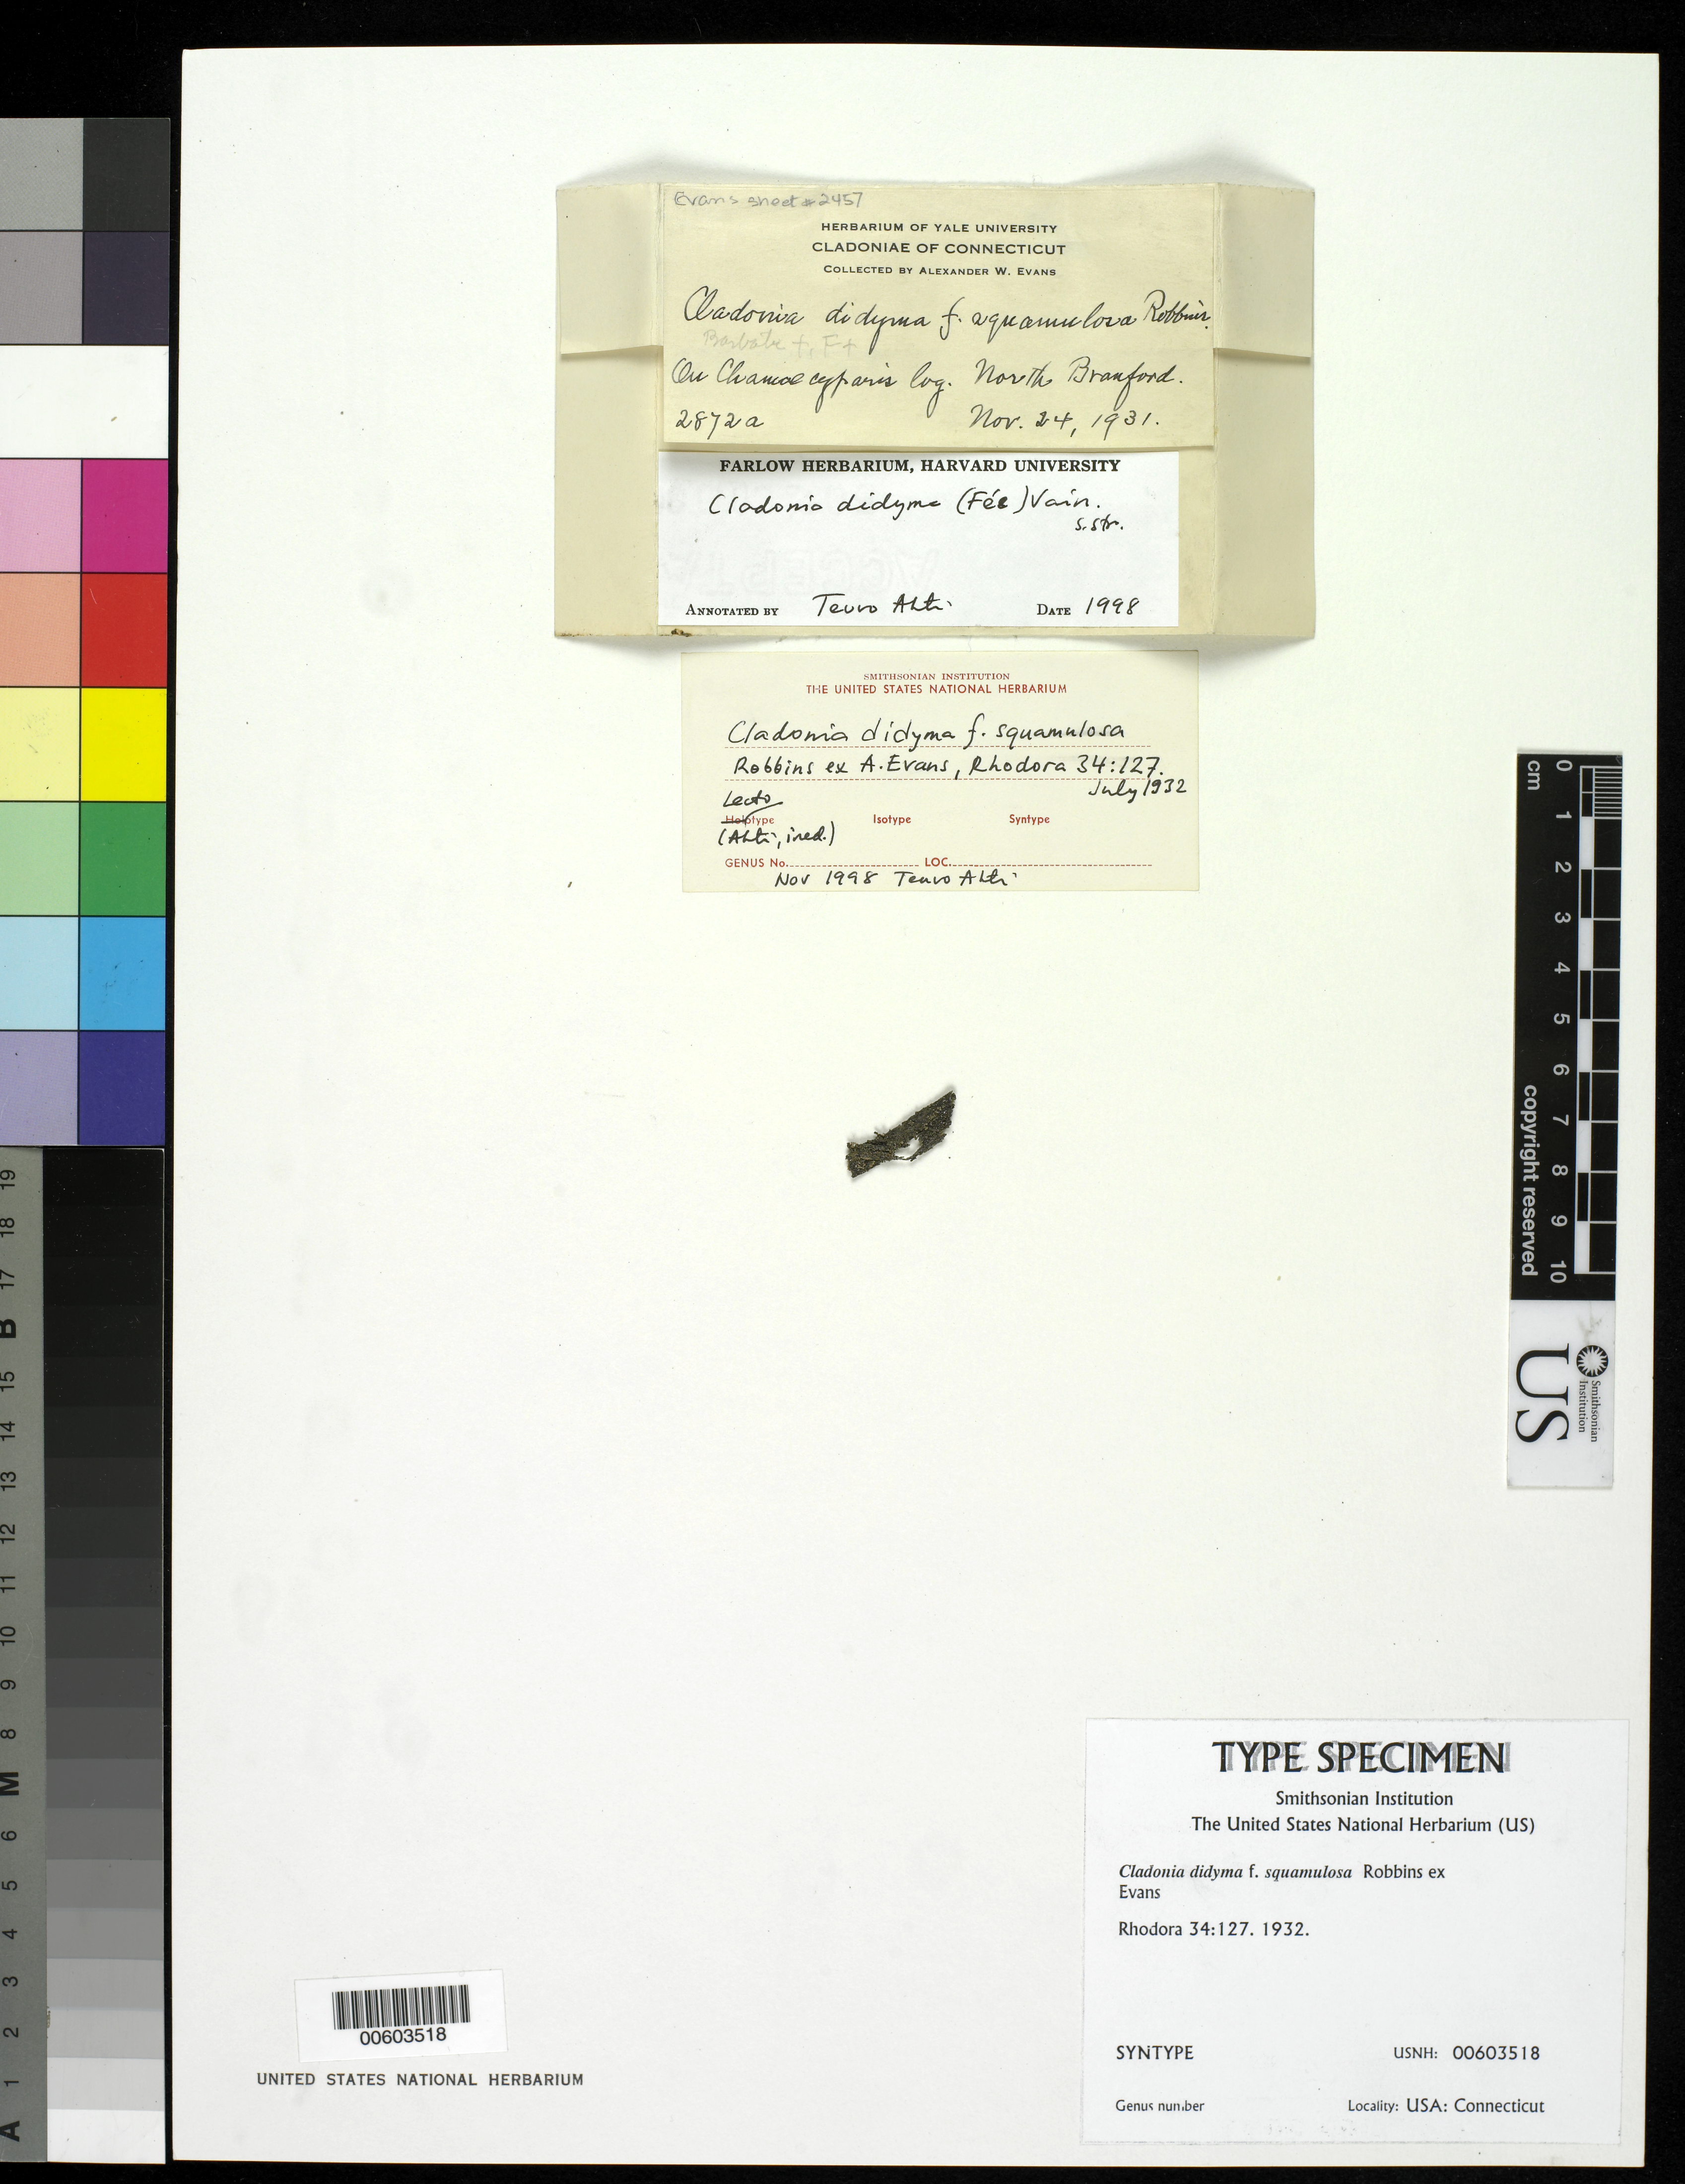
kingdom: Fungi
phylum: Ascomycota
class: Lecanoromycetes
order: Lecanorales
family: Cladoniaceae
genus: Cladonia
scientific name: Cladonia didyma f. squamulosa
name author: Robbins ex A. Evans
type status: Syntype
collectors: A. W. Evans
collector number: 2872 a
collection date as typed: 24 Nov 1931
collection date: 1931-11-24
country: United States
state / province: Connecticut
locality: North Branford.